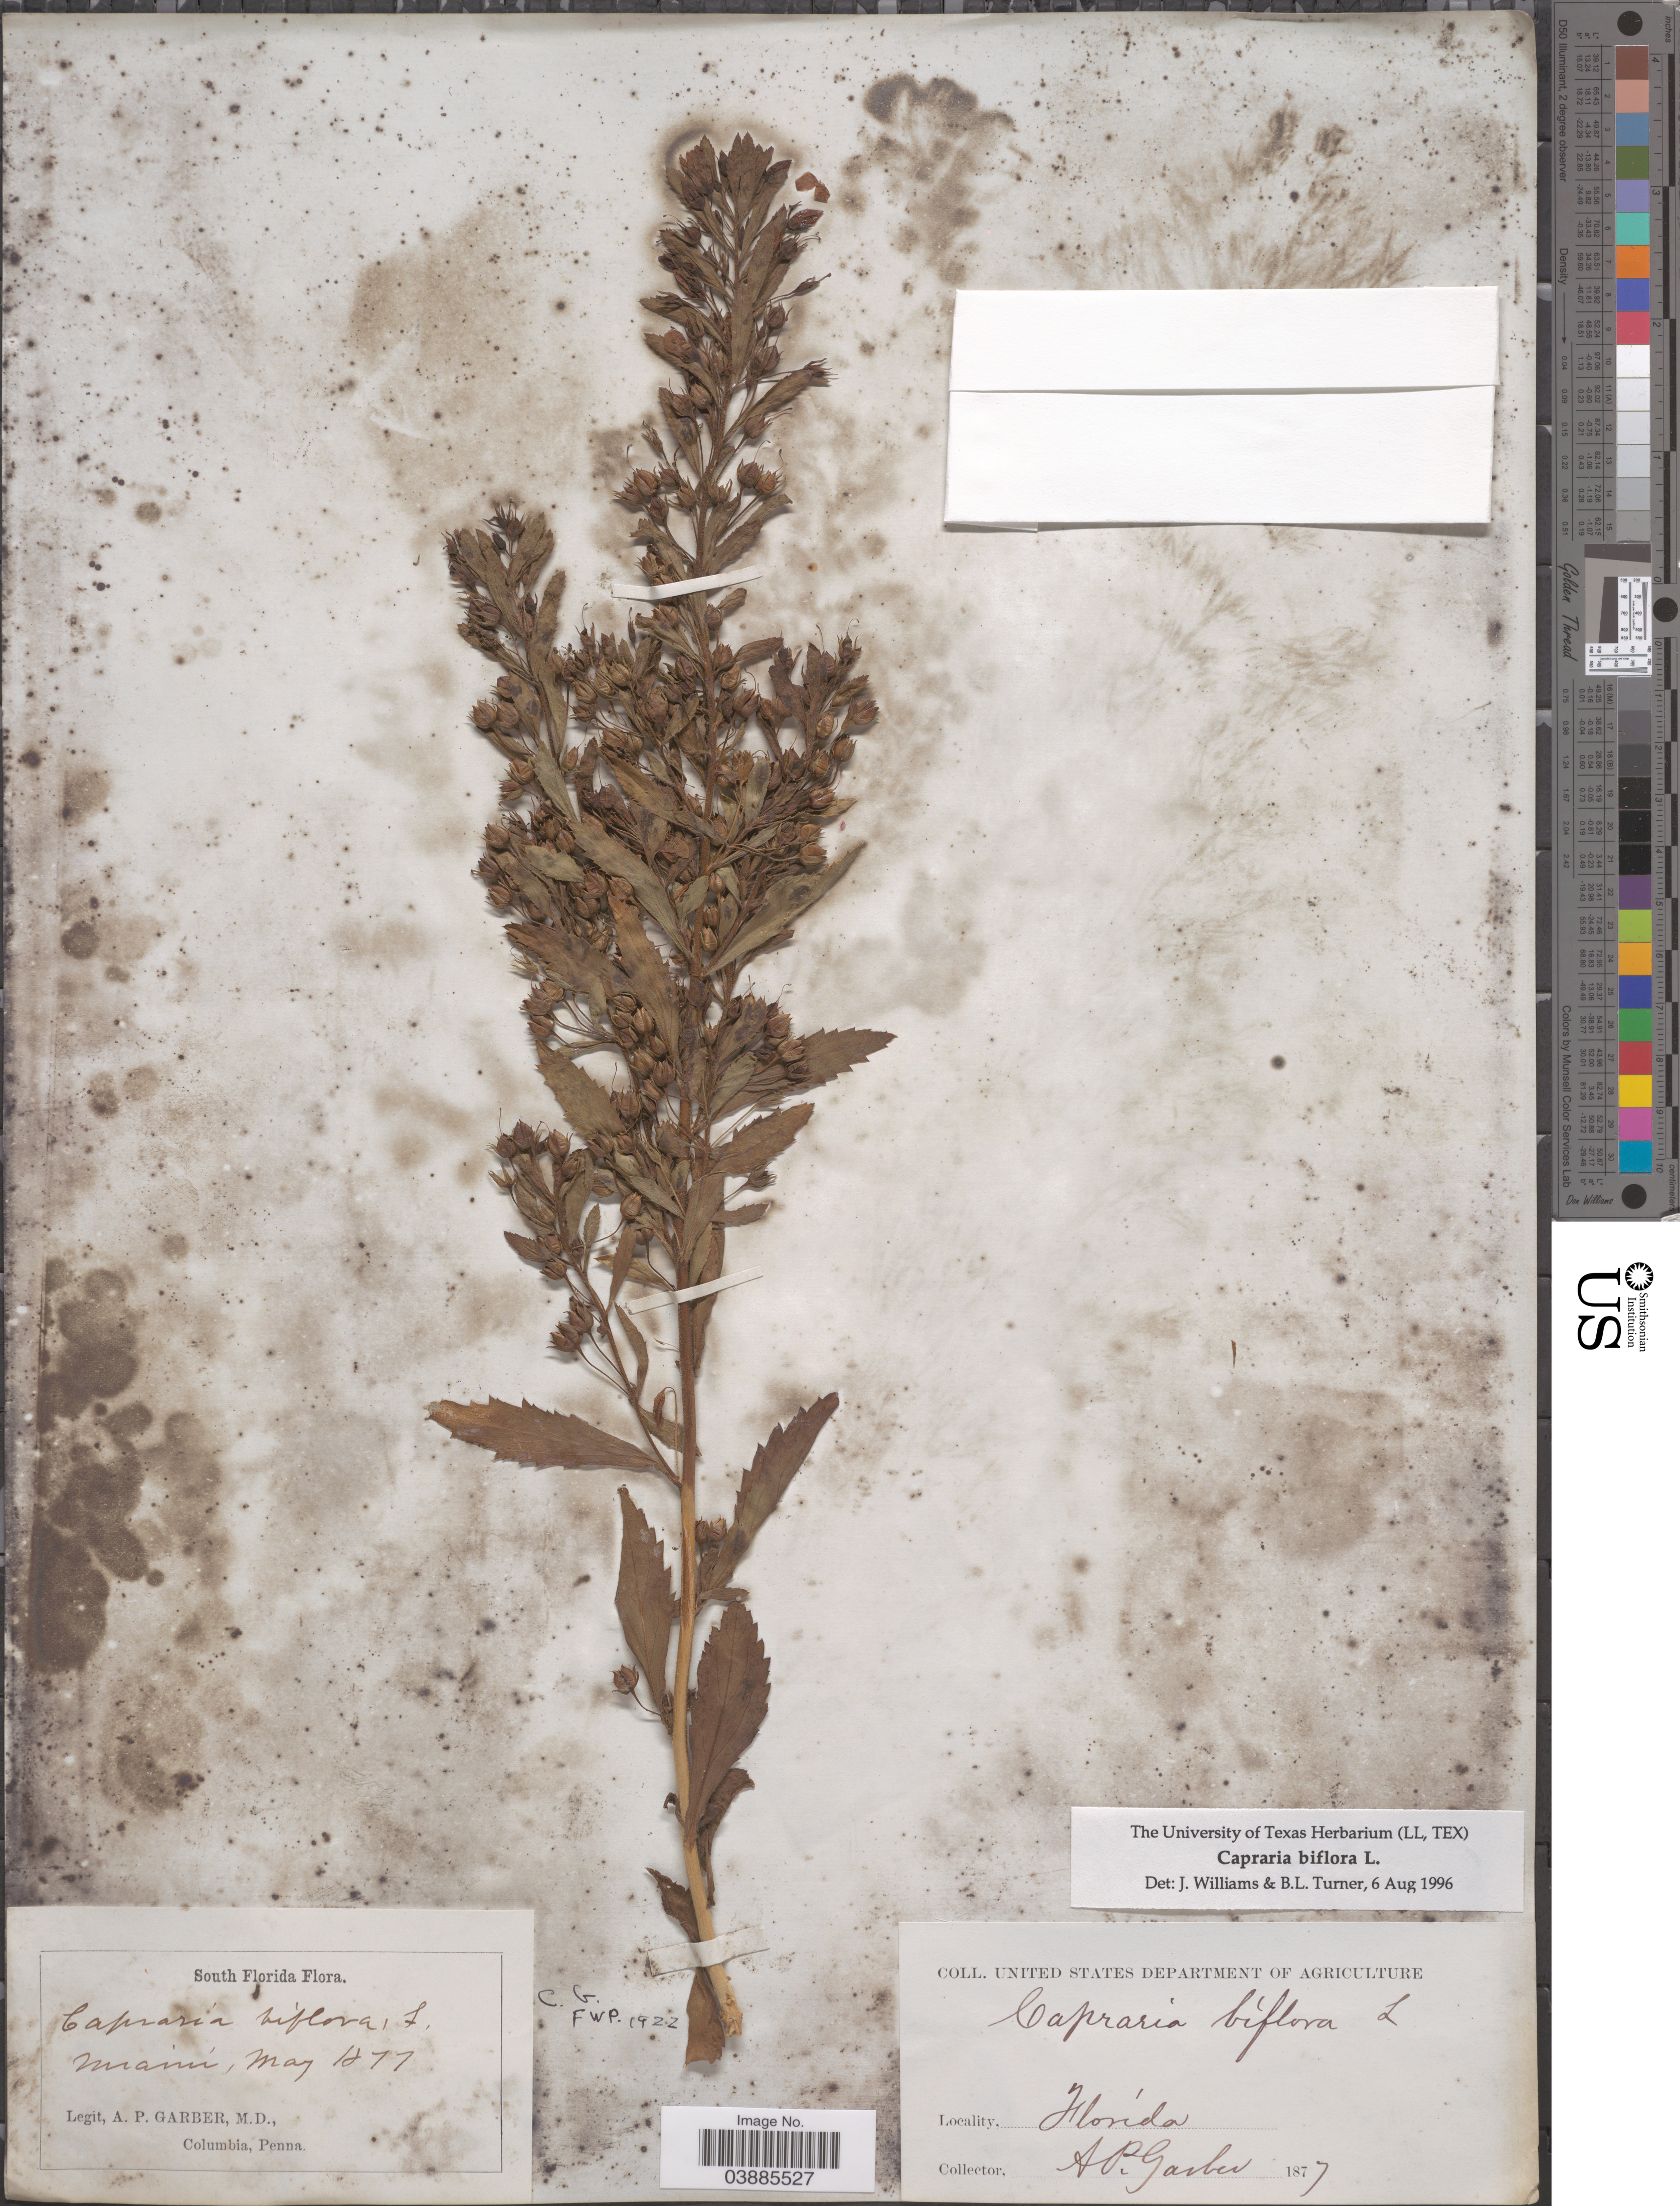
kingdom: Plantae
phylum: Tracheophyta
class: Magnoliopsida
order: Lamiales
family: Scrophulariaceae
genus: Capraria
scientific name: Capraria biflora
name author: L.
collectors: A. P. Garber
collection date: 1877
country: United States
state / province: Florida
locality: South Florida. Miami.